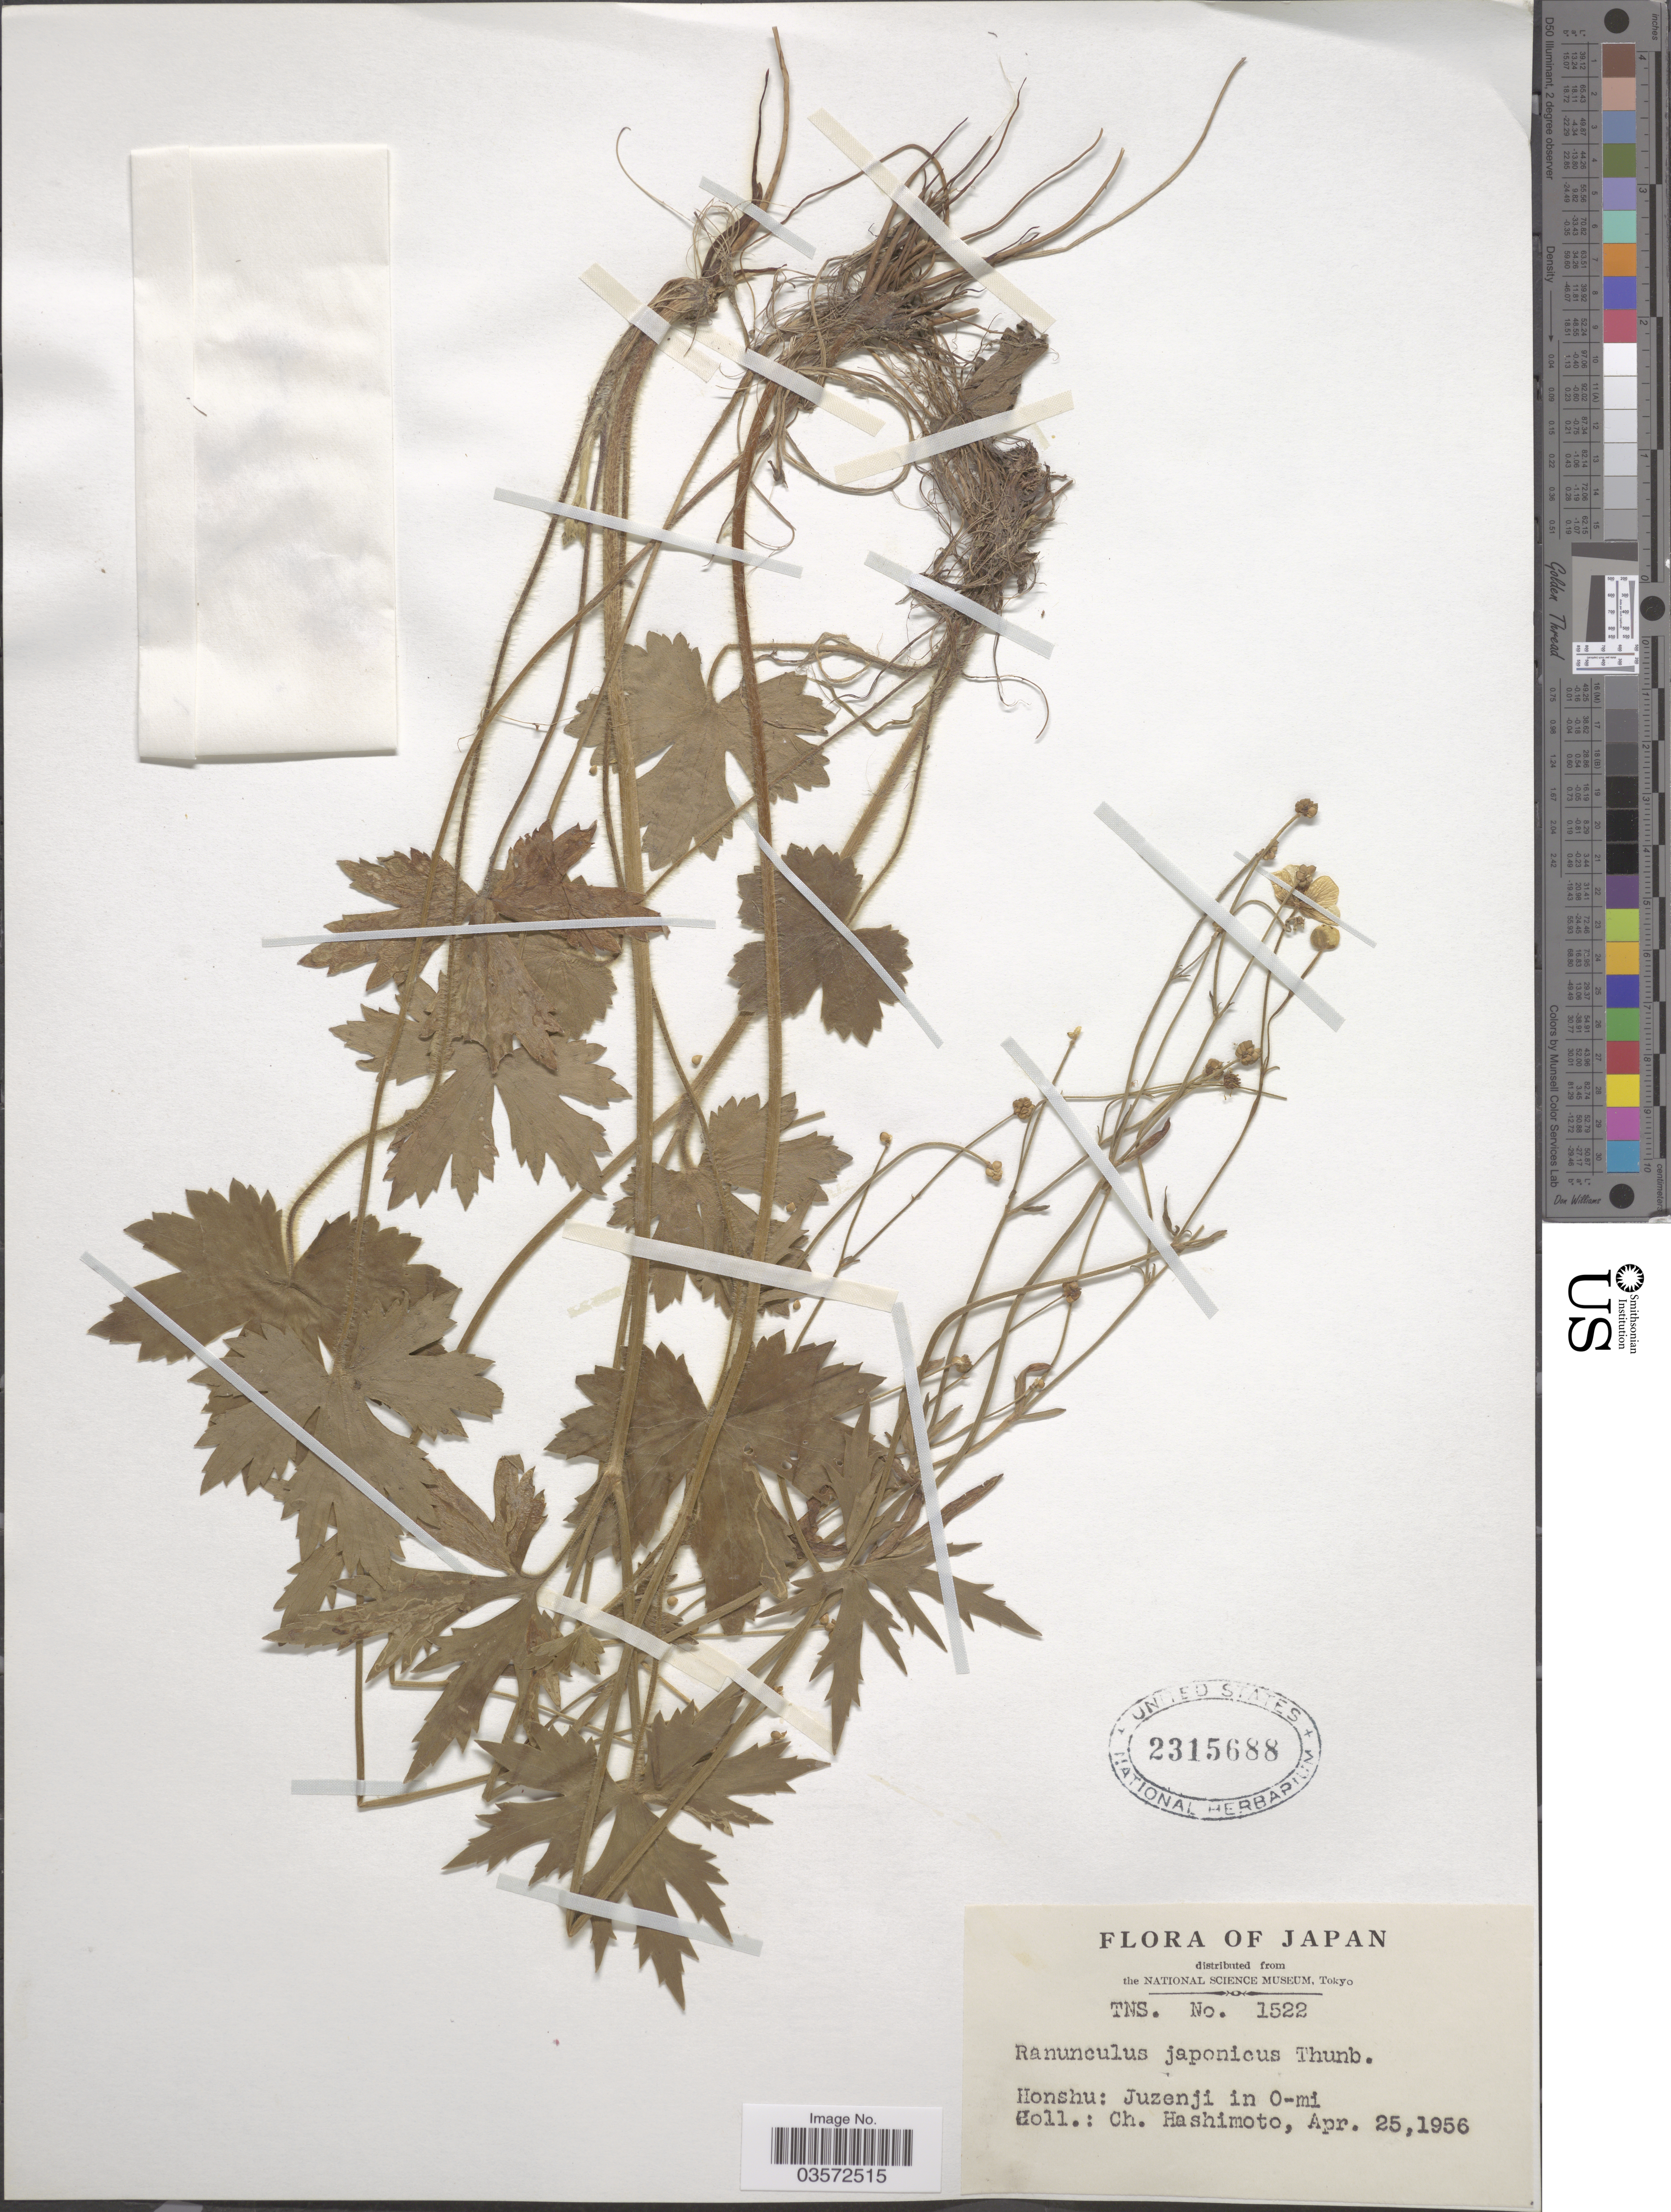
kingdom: Plantae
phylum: Tracheophyta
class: Magnoliopsida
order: Ranunculales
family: Ranunculaceae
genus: Ranunculus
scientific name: Ranunculus japonicus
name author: Thunb.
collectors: C. Hashimoto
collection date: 1956-04-25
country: Japan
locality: Honshu: Juzenji in O-mi.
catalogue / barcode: US 2315688